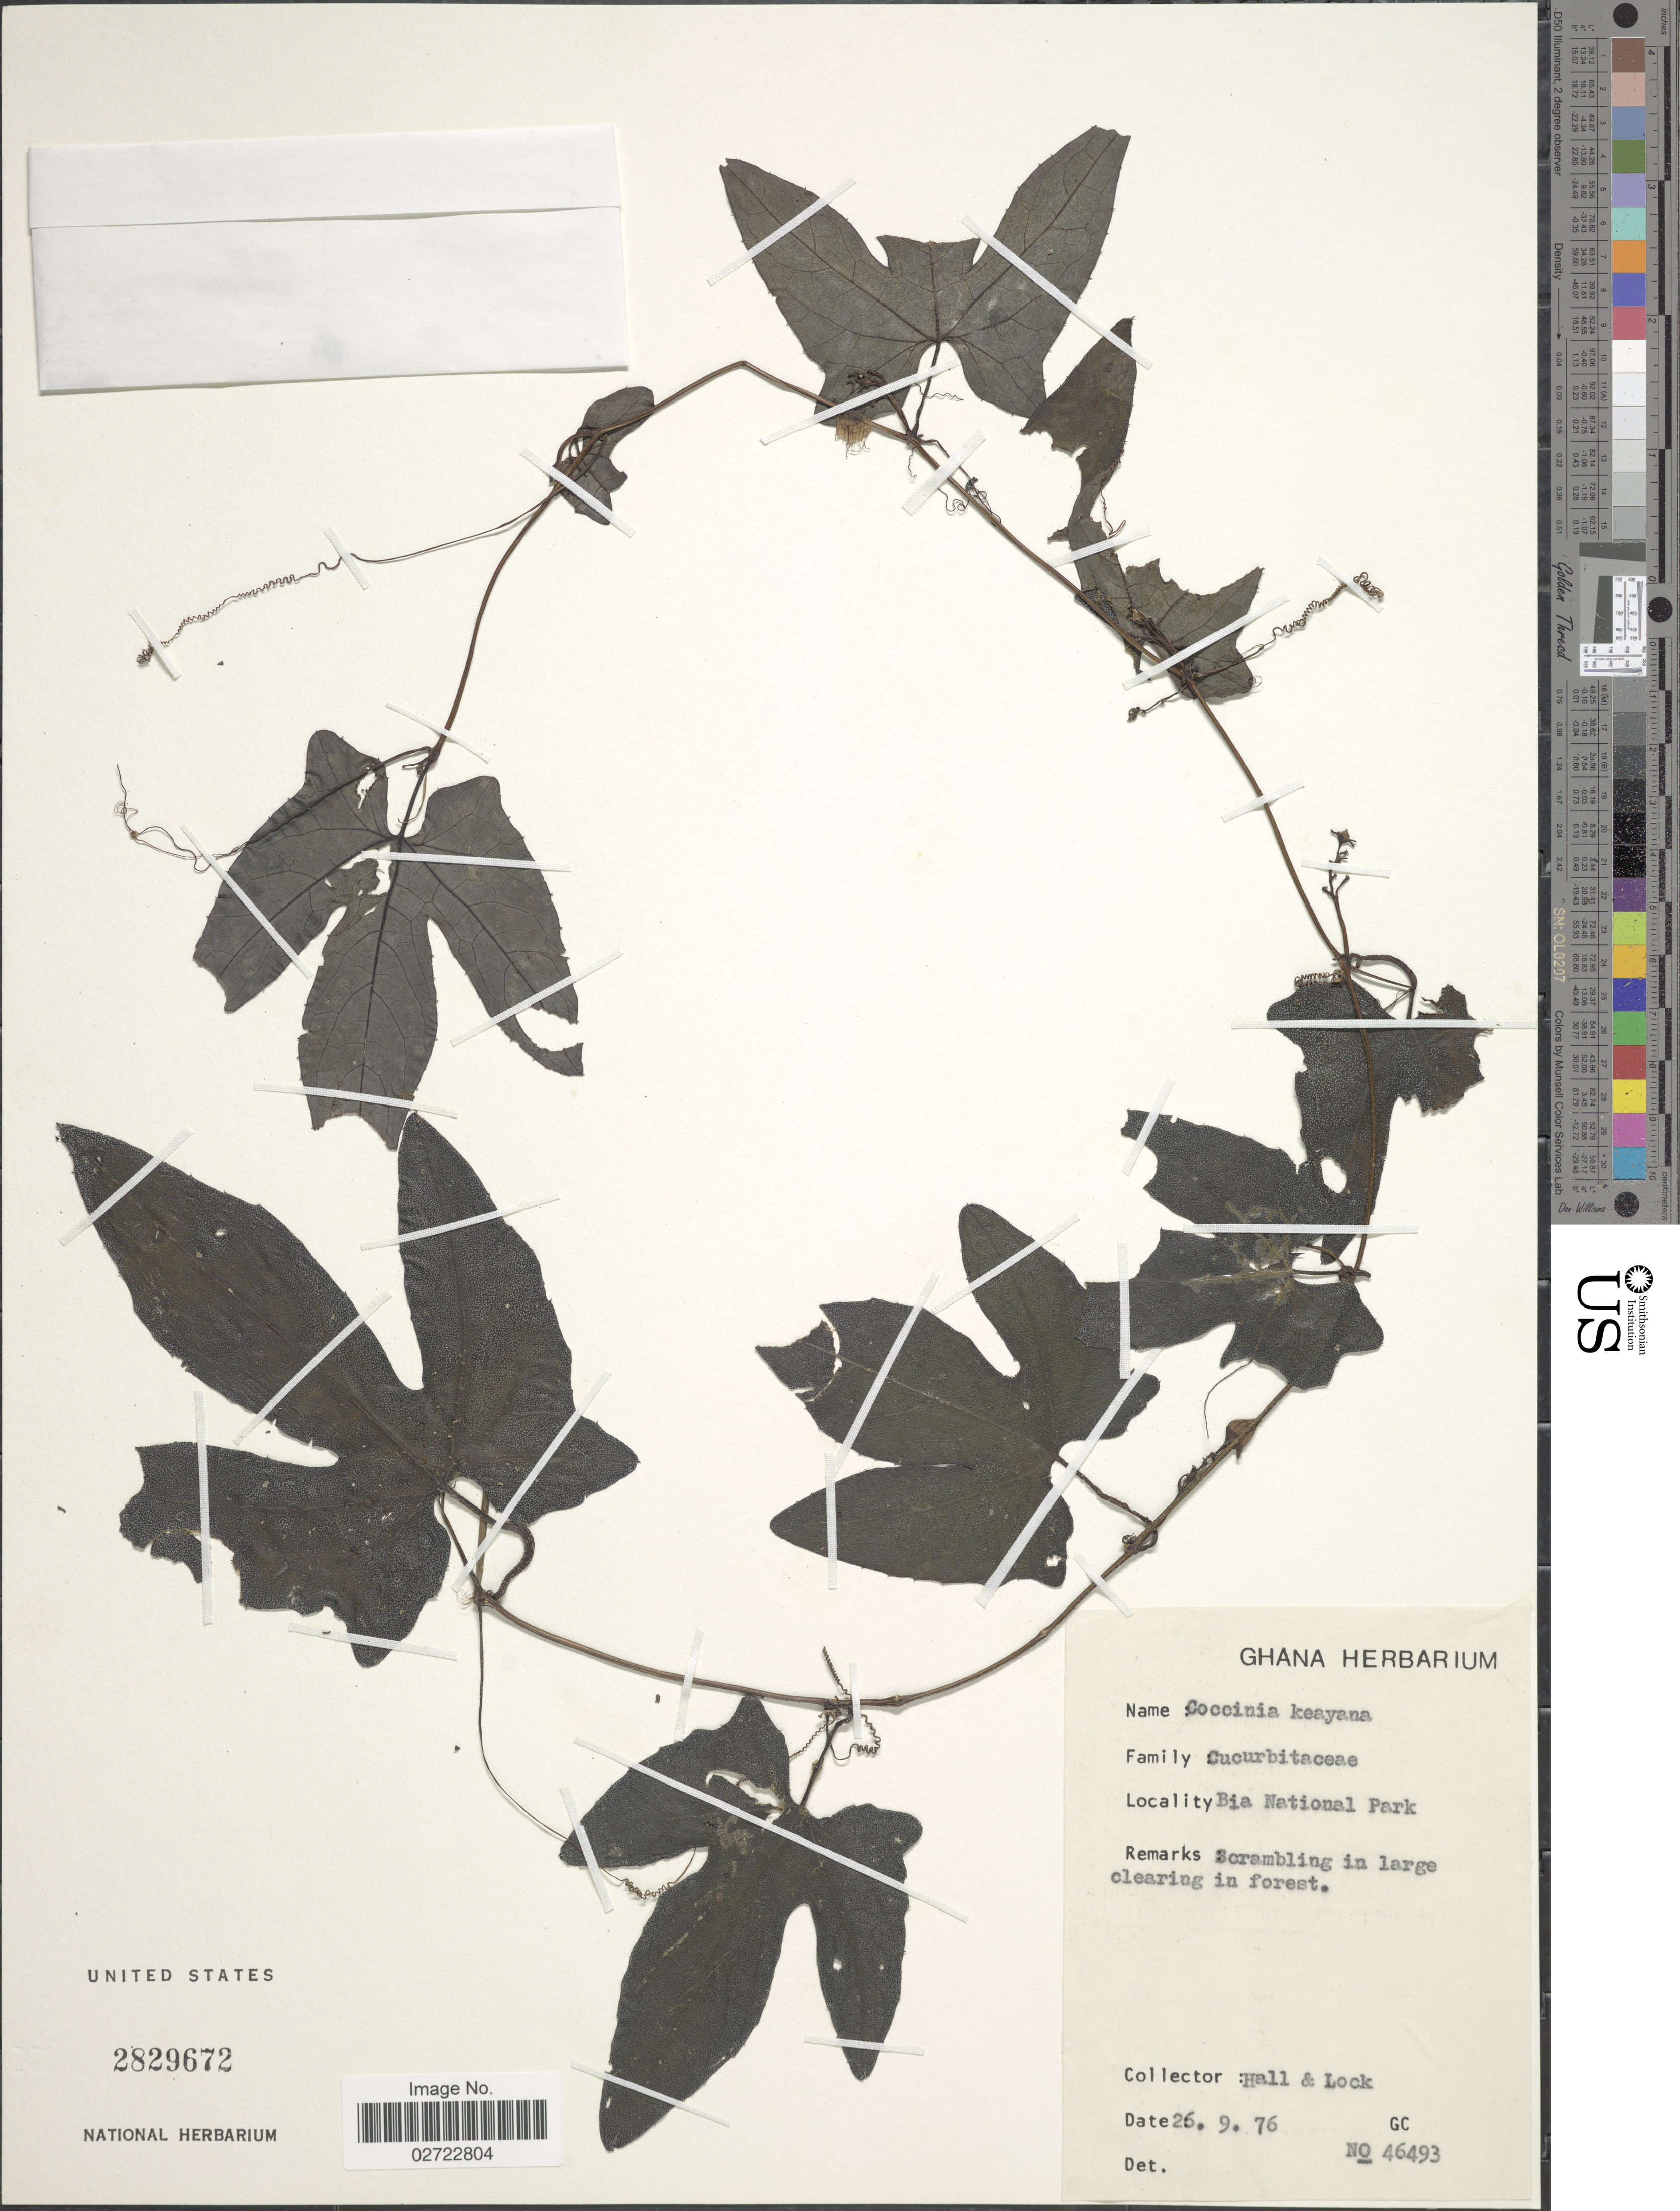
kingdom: Plantae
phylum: Tracheophyta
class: Magnoliopsida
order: Cucurbitales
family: Cucurbitaceae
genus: Coccinia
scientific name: Coccinia keayana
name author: R. Fern.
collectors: -- Hall & -. Lock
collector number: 46493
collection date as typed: Transcribed d/m/y: 26/9/76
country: Ghana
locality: Bia National Park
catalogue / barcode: US 2829672